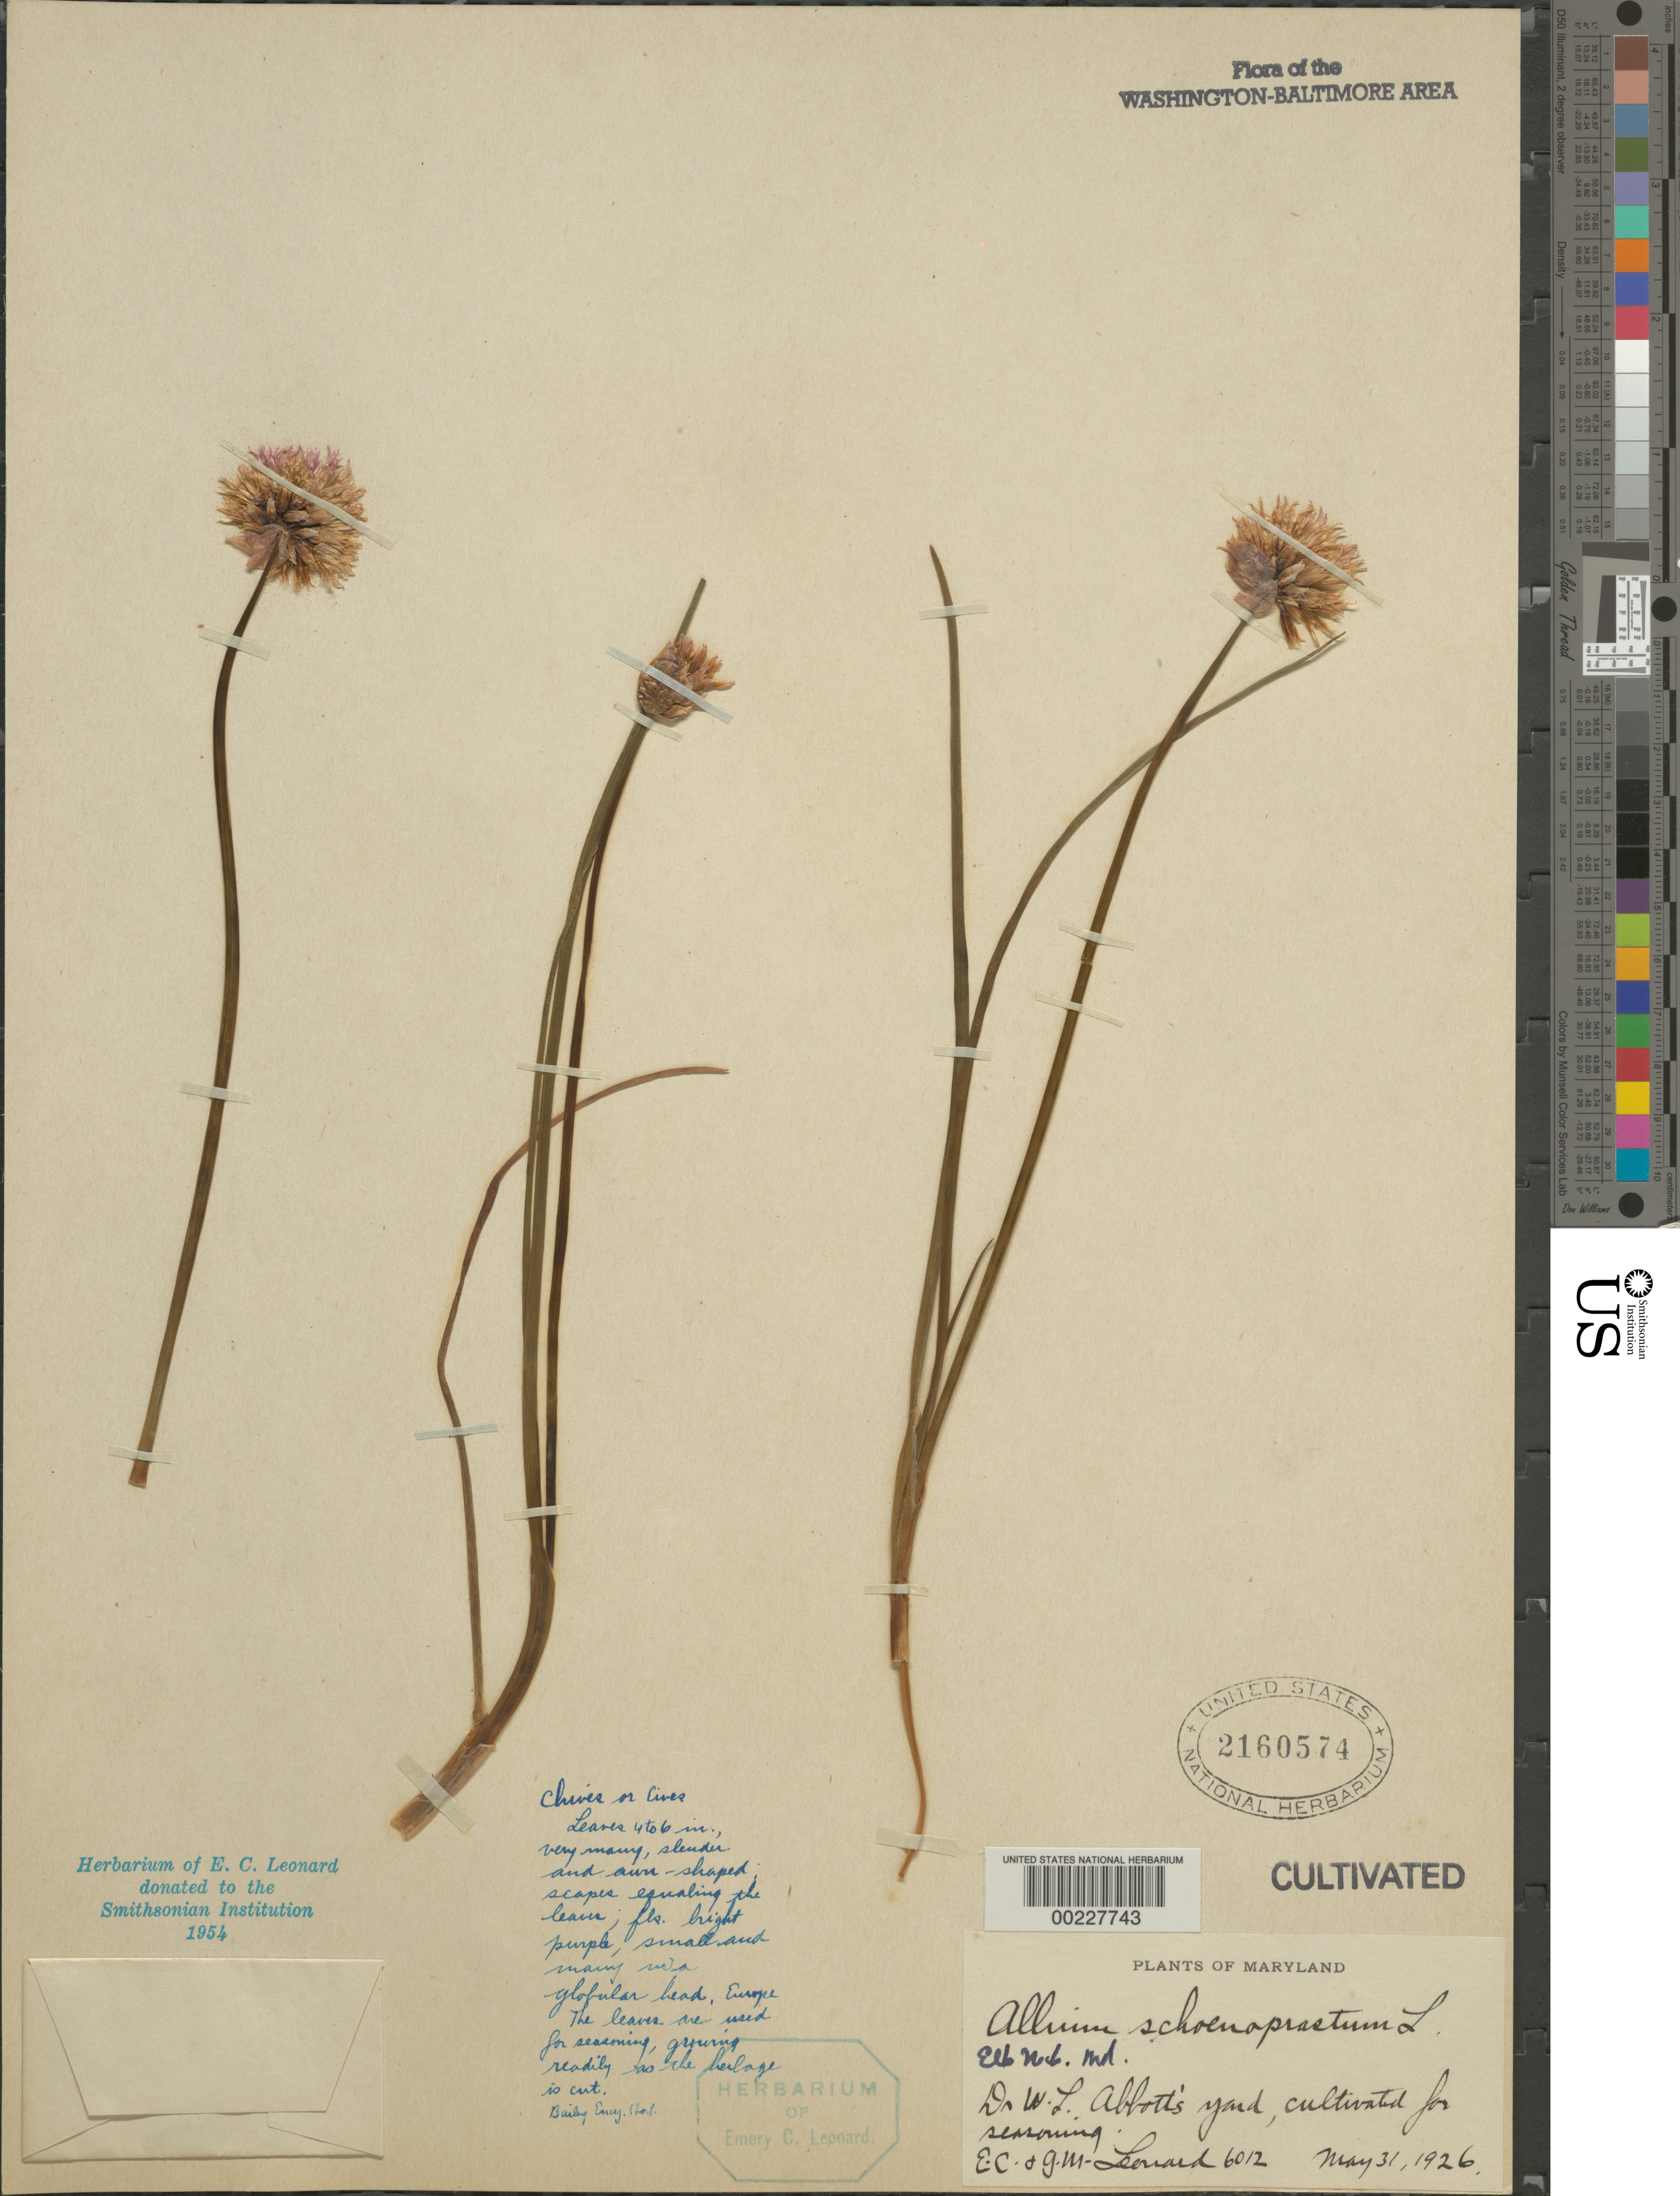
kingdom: Plantae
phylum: Tracheophyta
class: Liliopsida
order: Asparagales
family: Amaryllidaceae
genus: Allium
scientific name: Allium schoenoprasum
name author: L.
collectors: E. C. Leonard & G. M. Leonard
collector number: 6012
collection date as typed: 31 May 1926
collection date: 1926-05-31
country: United States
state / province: Maryland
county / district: Cecil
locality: Dr. W.l. Abbott's Yard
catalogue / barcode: US 2160574